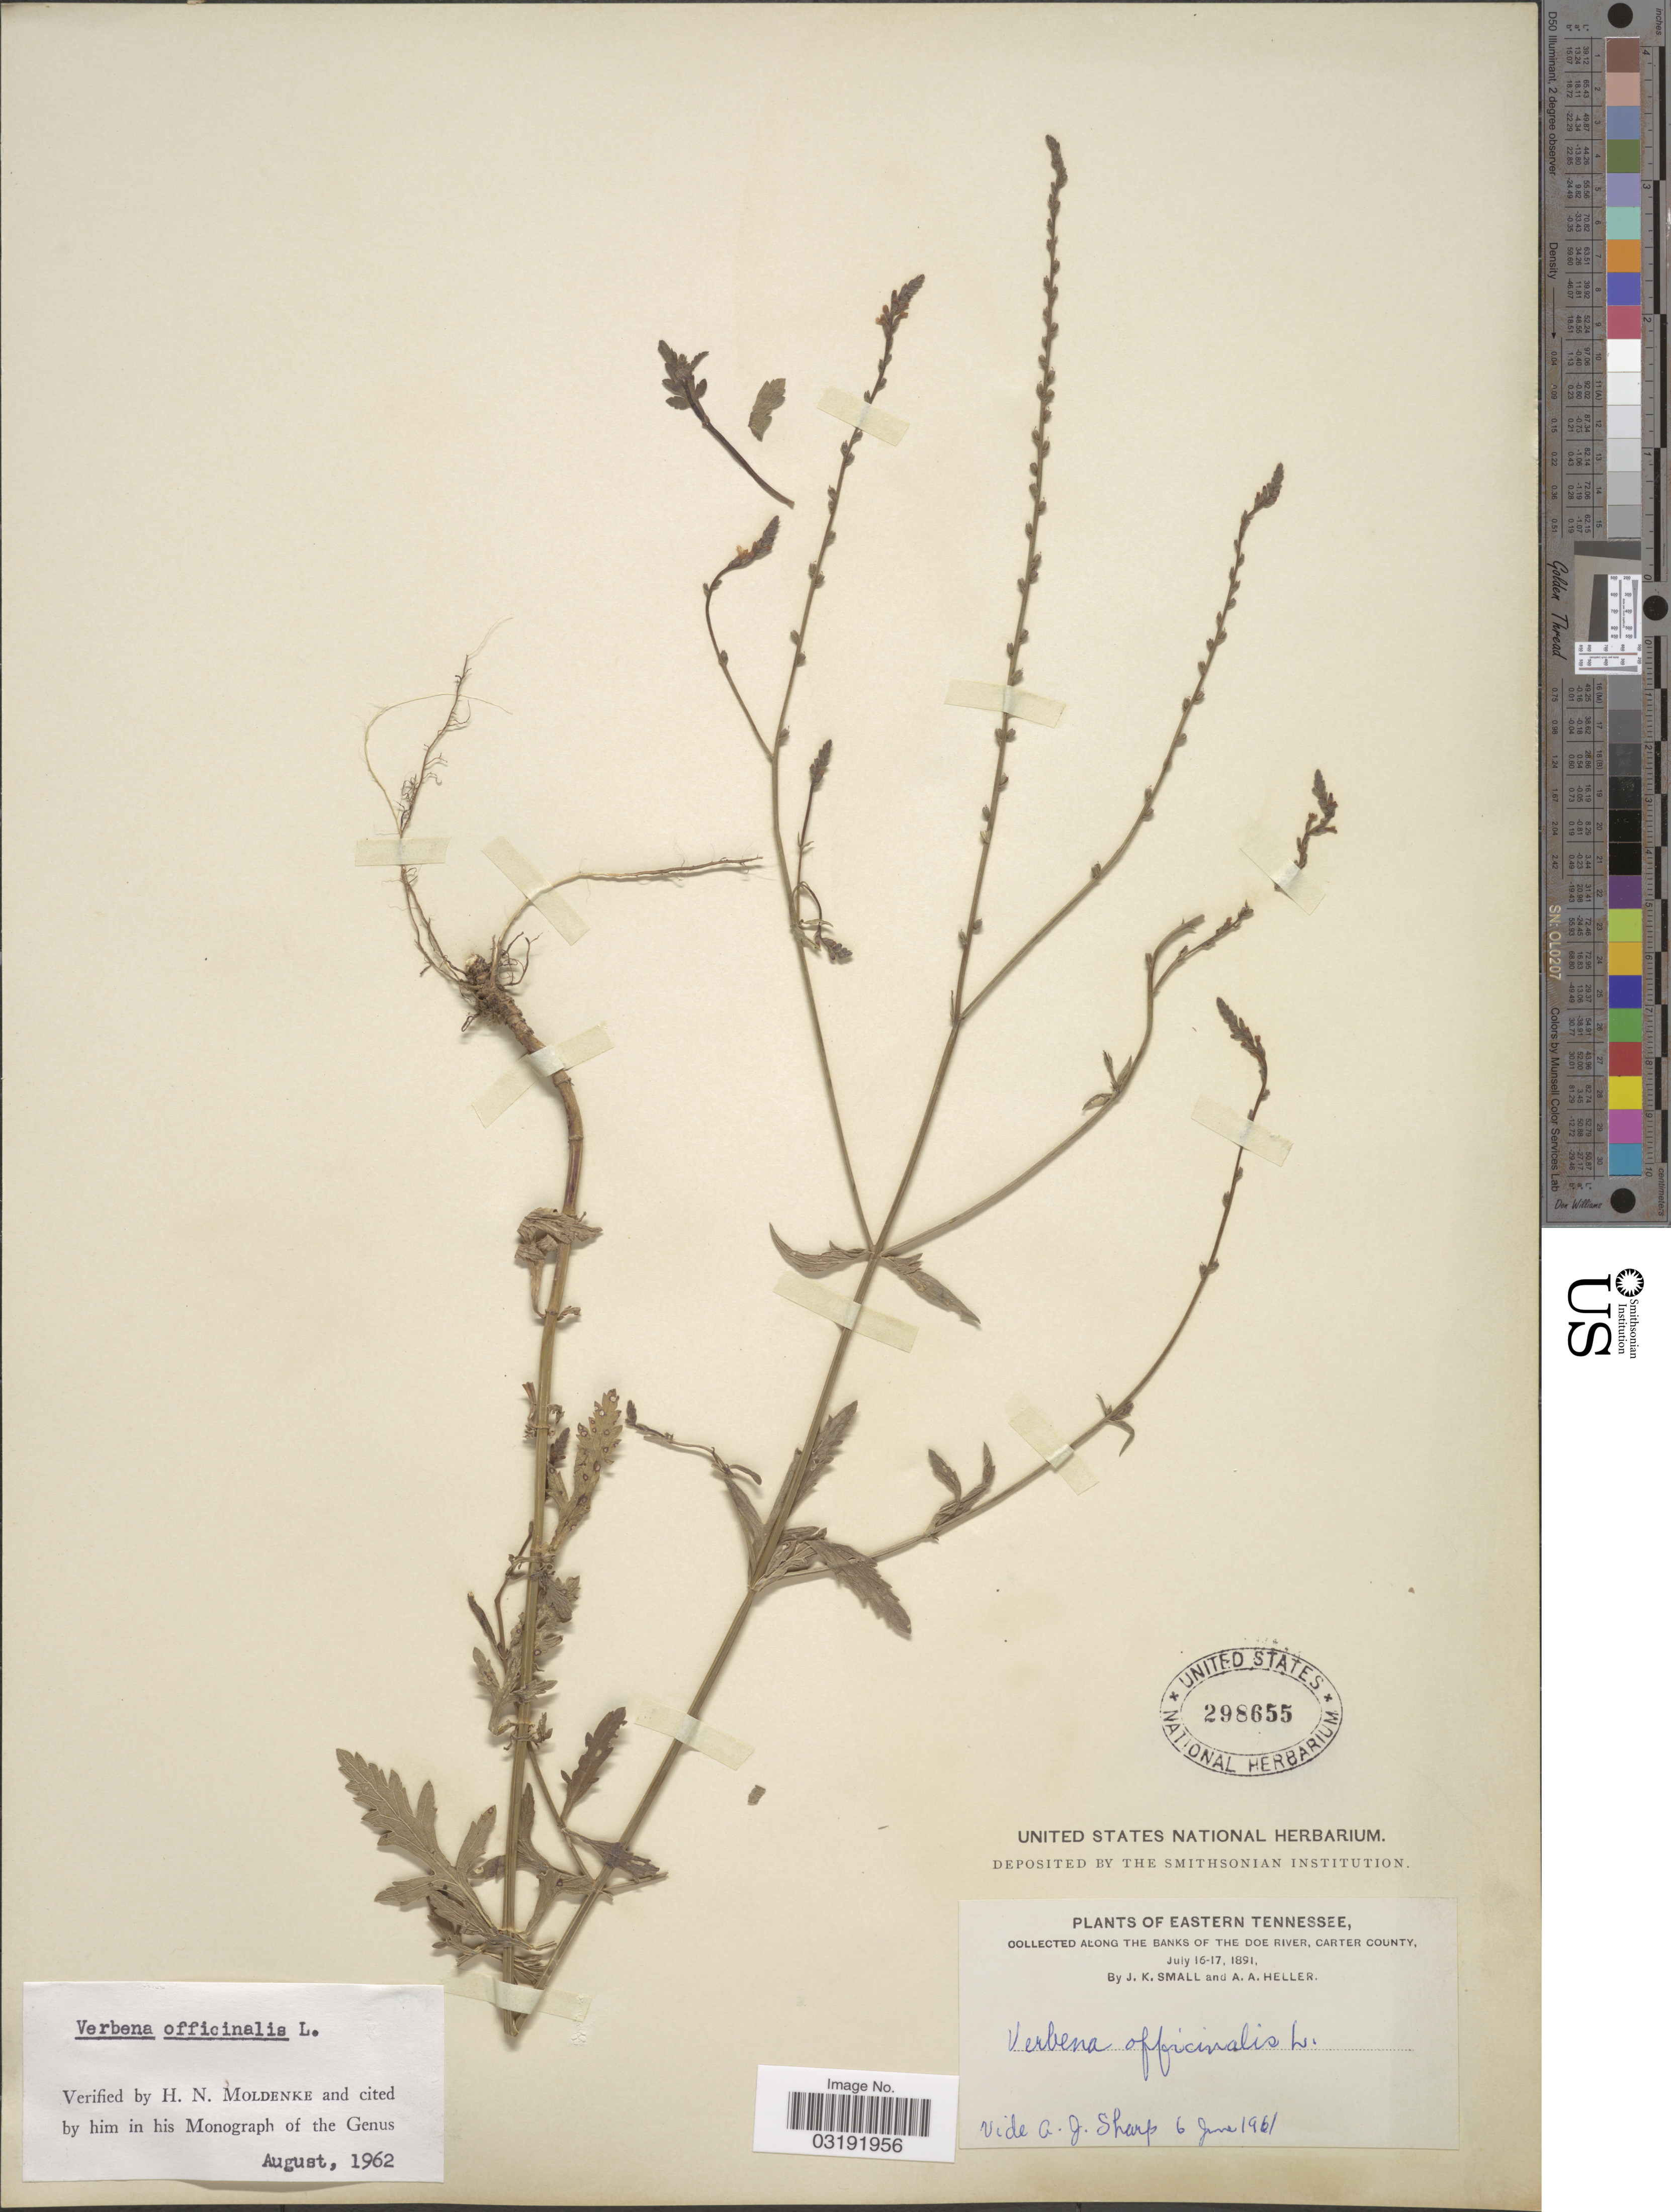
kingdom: Plantae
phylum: Tracheophyta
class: Magnoliopsida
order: Lamiales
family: Verbenaceae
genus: Verbena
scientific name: Verbena officinalis subsp. officinalis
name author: L.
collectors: J. K. Small & A. A. Heller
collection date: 1891-07-16/1891-07-17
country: United States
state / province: Tennessee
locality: Eastern Tennessee, along the Banks of the Doe River, Carter County.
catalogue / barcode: US 298655